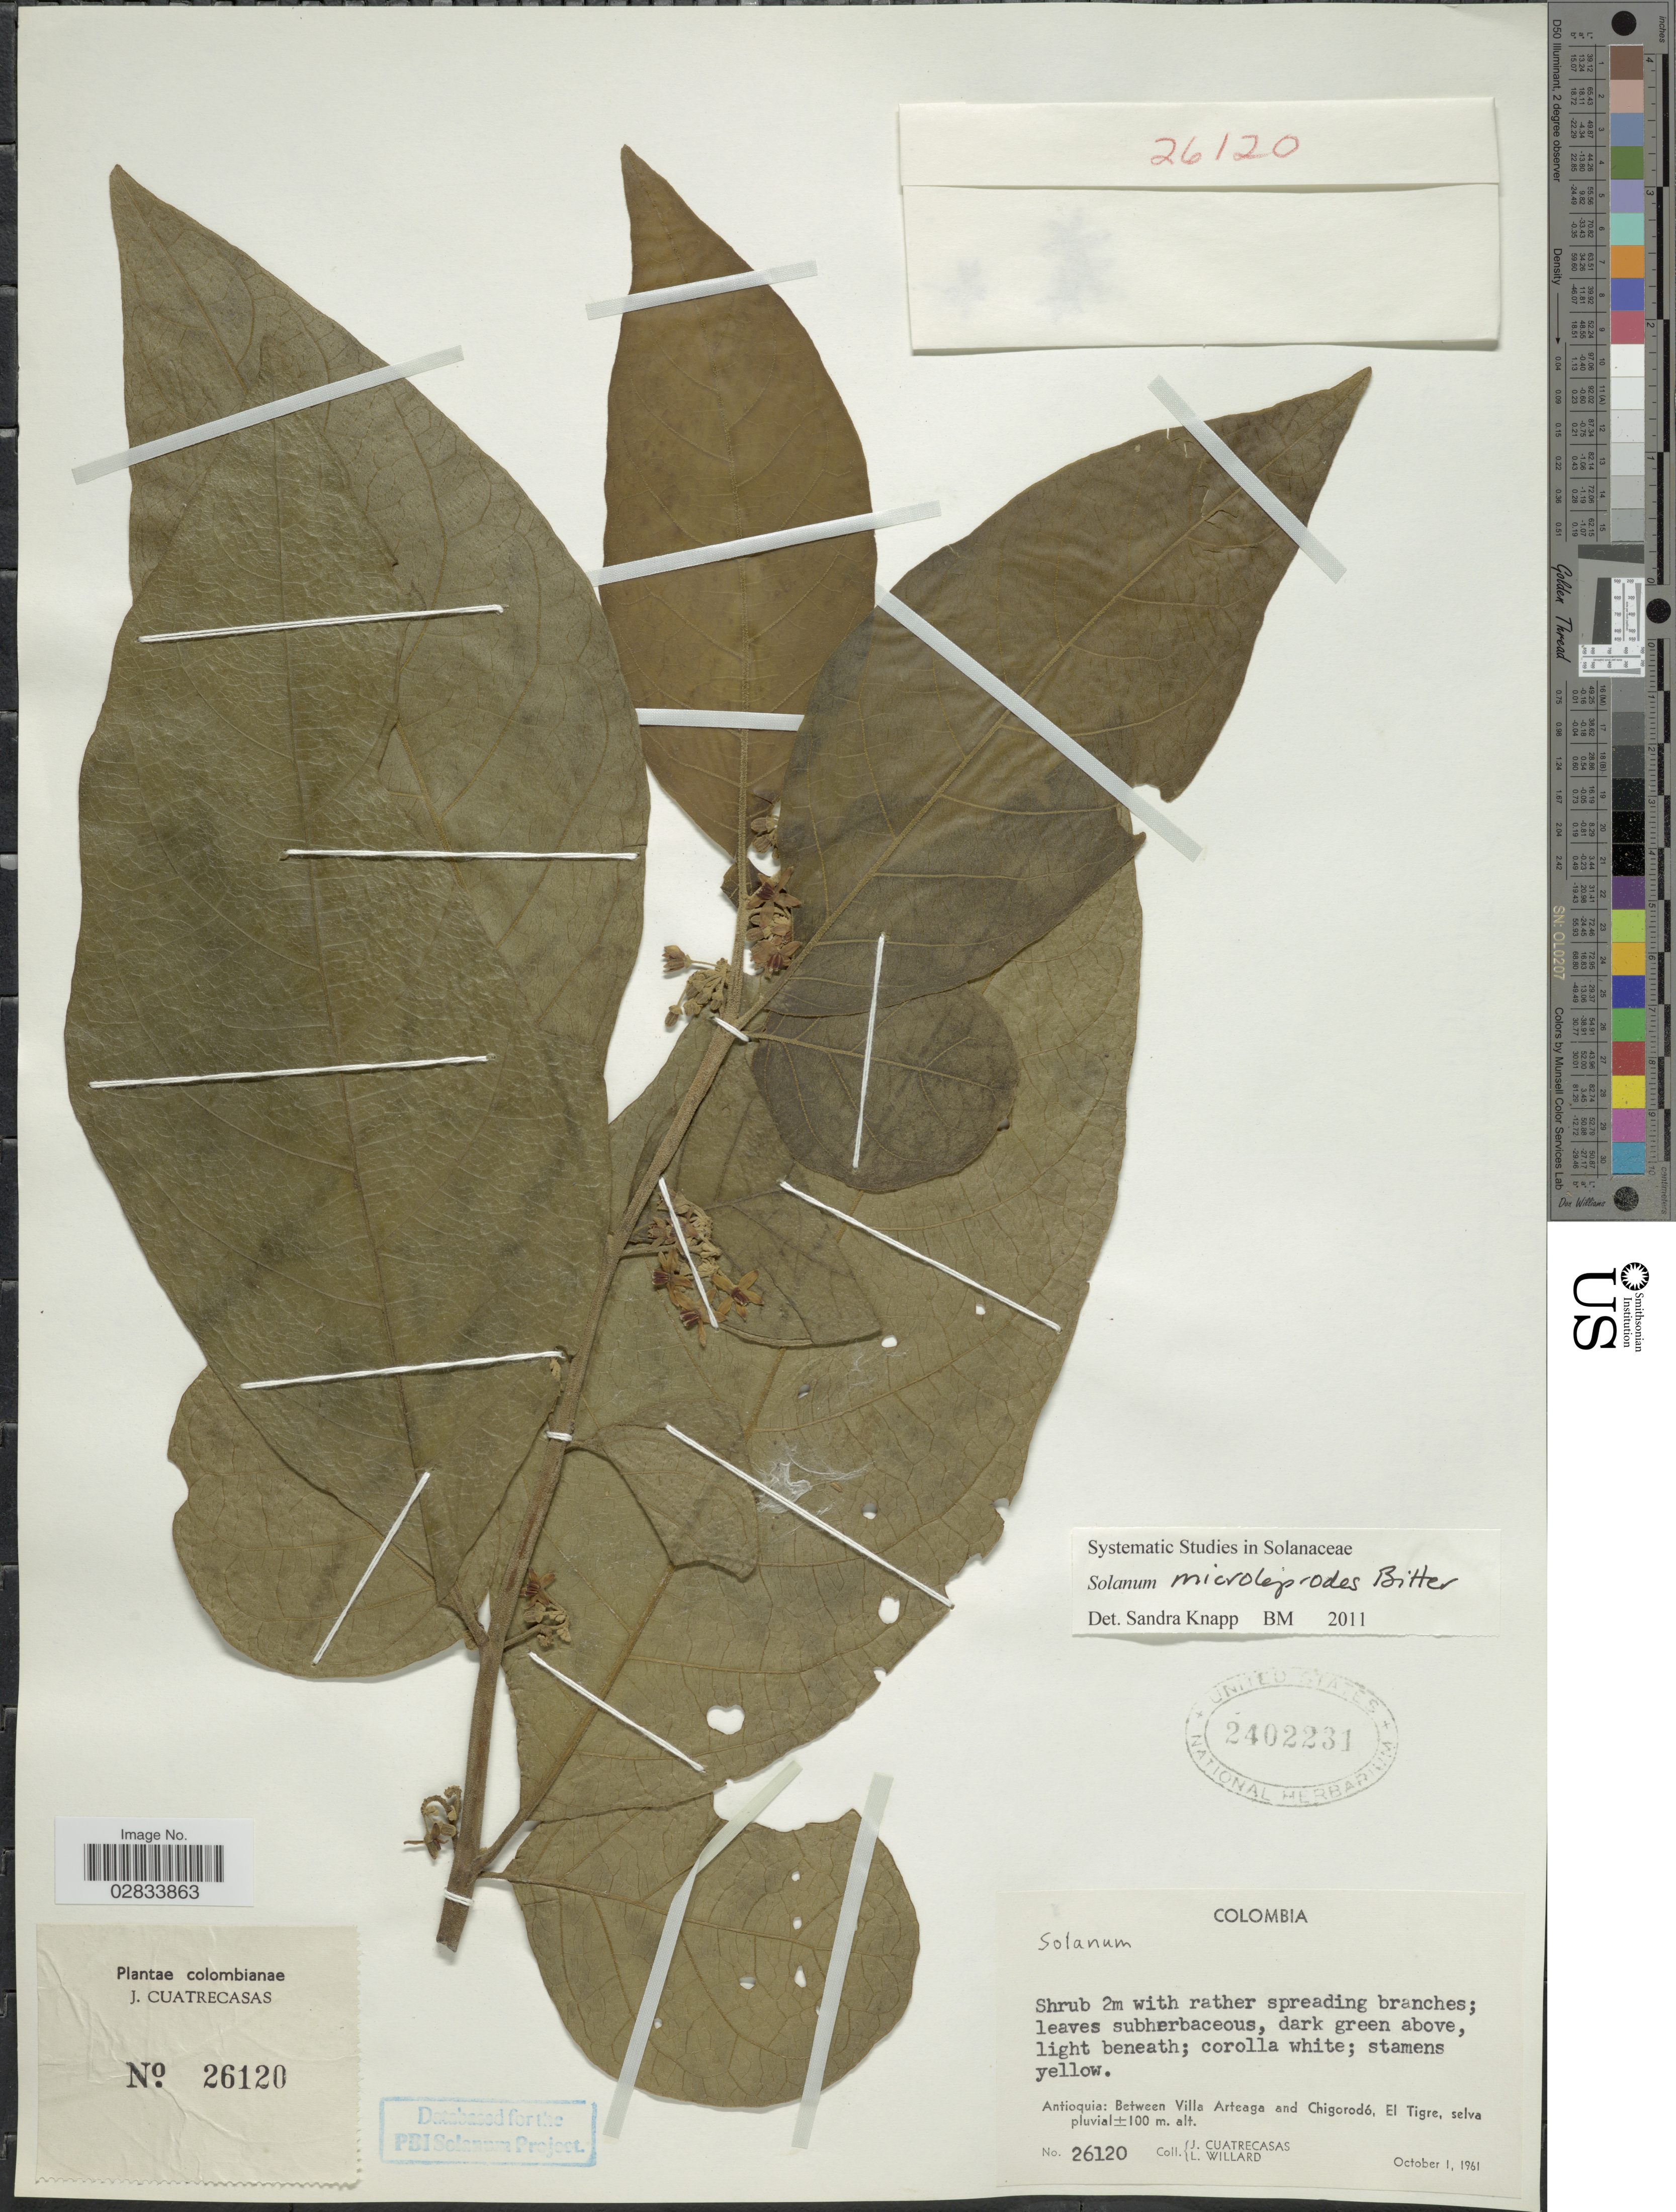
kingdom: Plantae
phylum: Tracheophyta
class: Magnoliopsida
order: Solanales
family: Solanaceae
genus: Solanum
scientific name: Solanum microleprodes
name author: Bitter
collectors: J. Cuatrecasas & L. Willard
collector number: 26120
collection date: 1961-10-01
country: Colombia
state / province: Antioquia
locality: Antioquia: Between Villa Arteaga and Chigorodó, El Tigre.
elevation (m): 100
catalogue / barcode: US 2402231